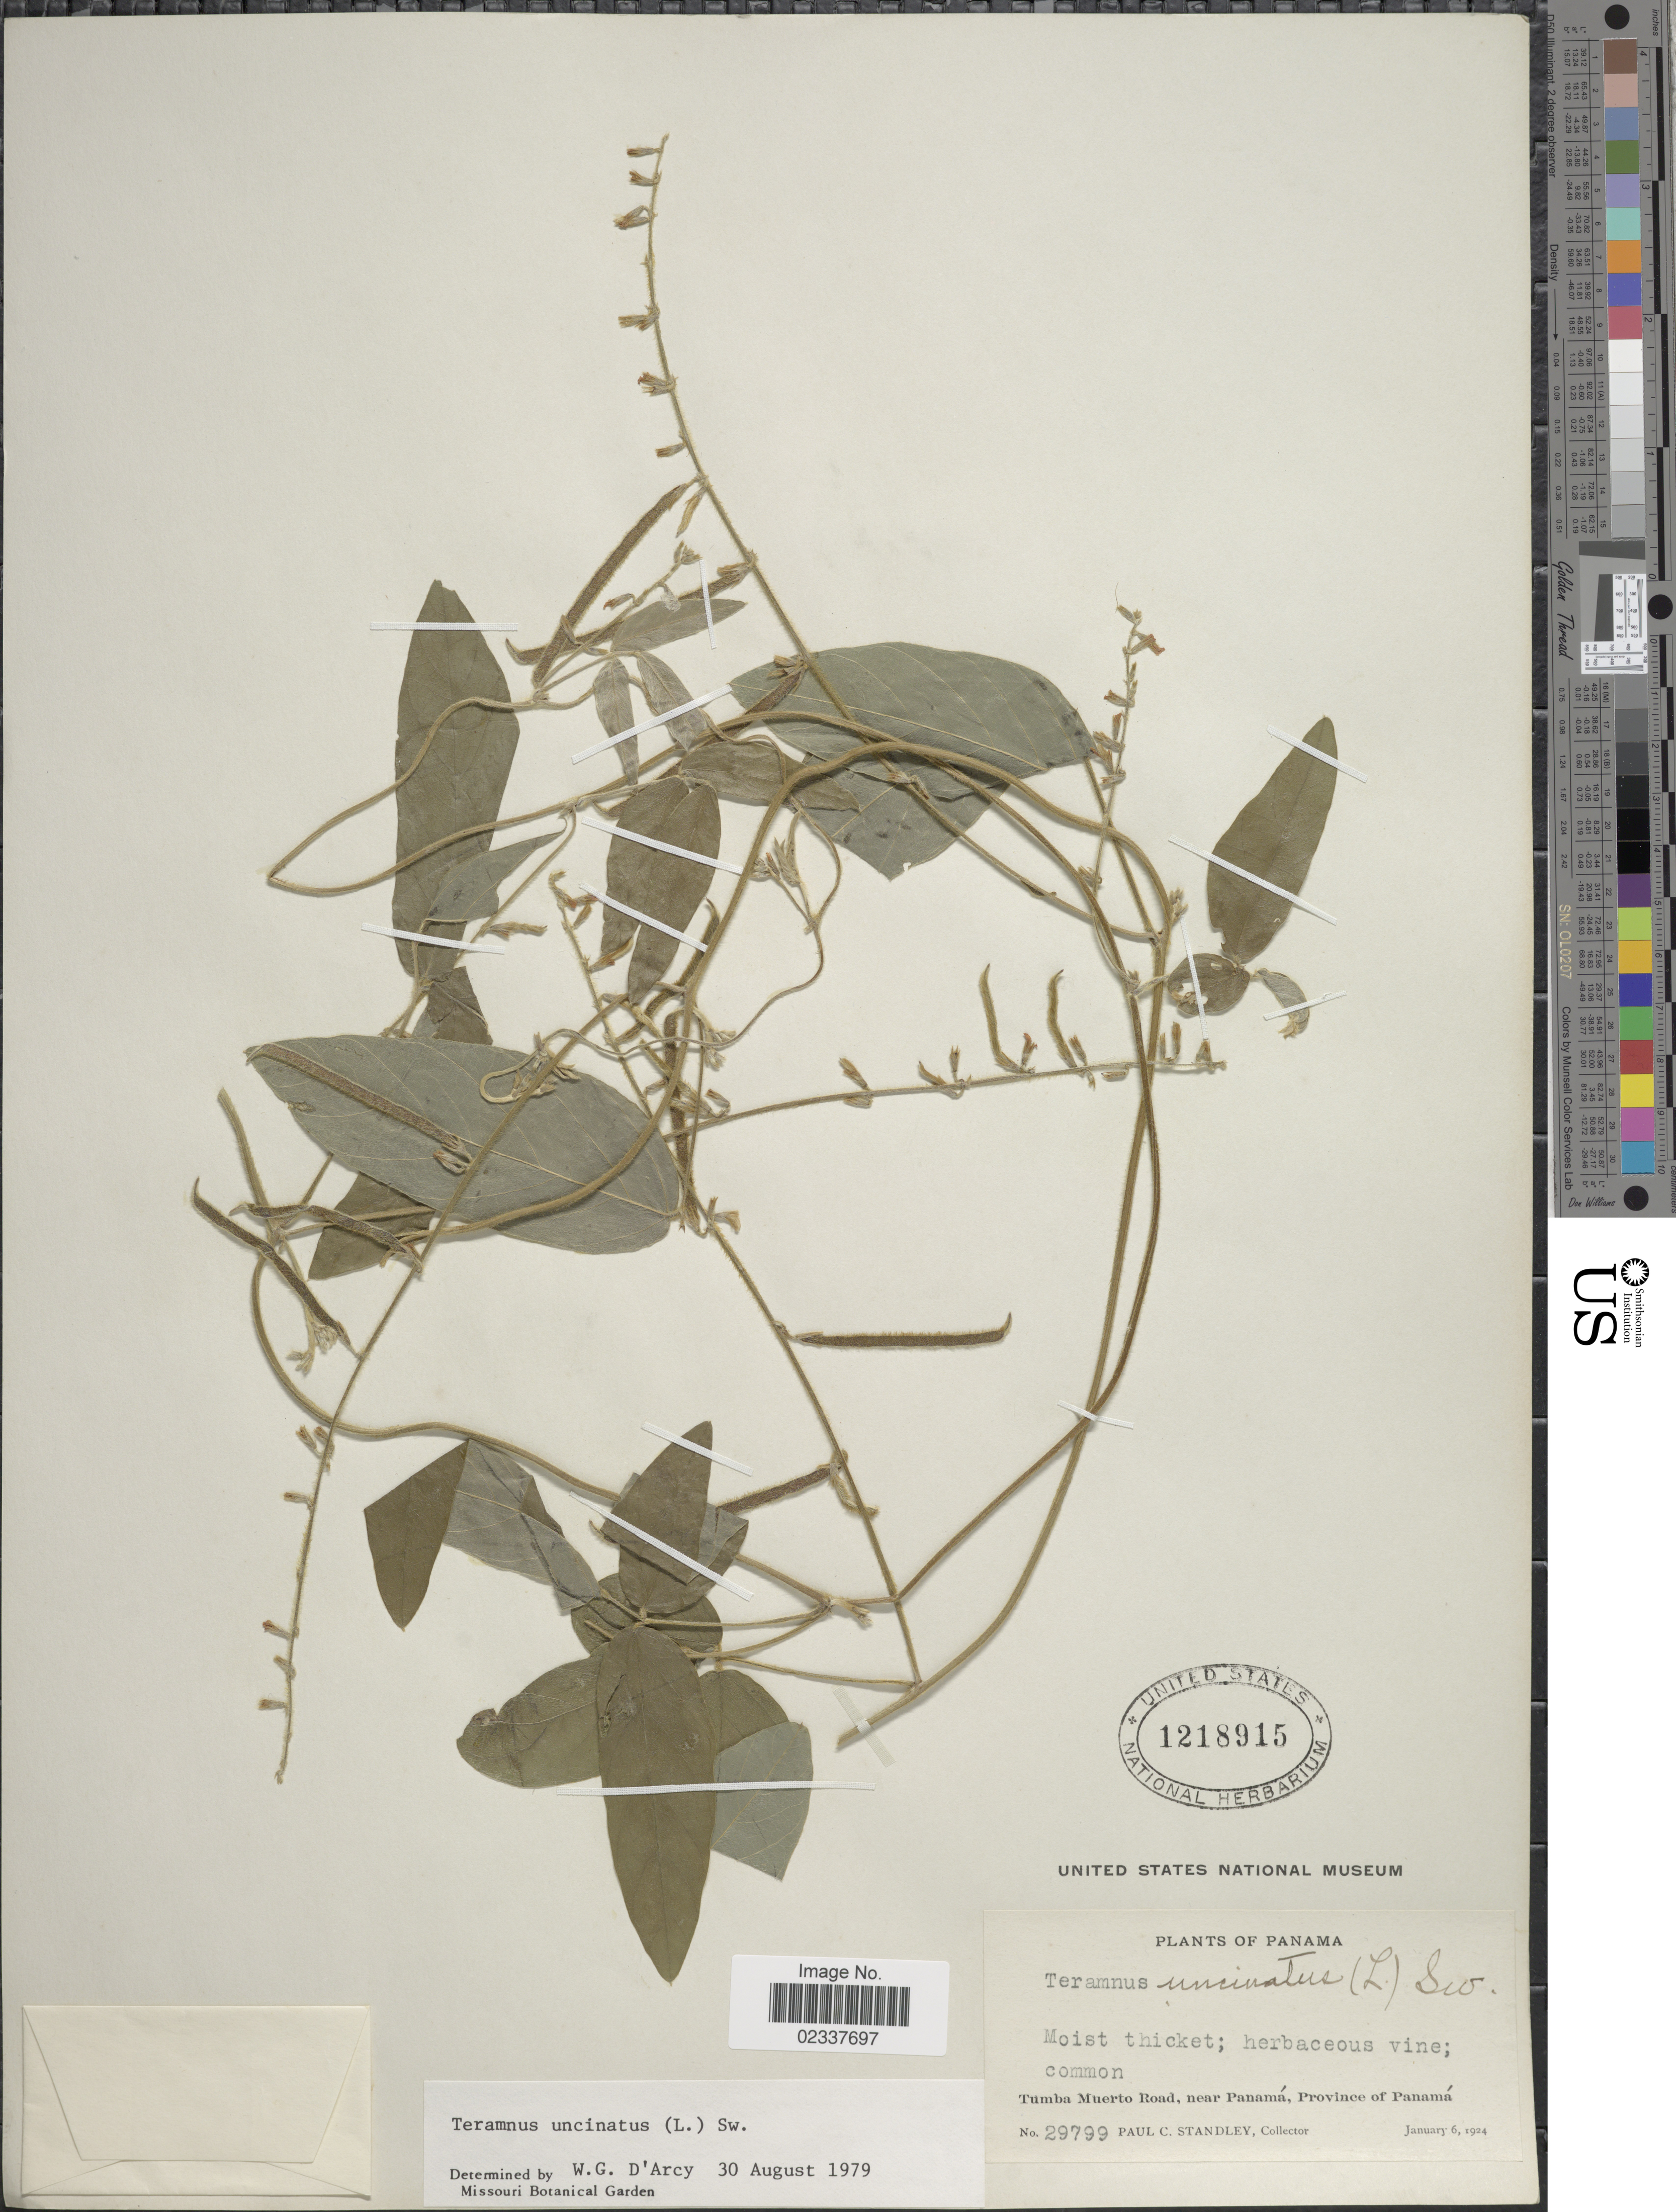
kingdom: Plantae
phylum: Tracheophyta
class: Magnoliopsida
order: Fabales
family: Fabaceae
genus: Teramnus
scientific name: Teramnus uncinatus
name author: (L.) Sw.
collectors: P. C. Standley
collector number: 29799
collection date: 1924-01-06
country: Panama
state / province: Colón / Panamá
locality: Tumba Muerto Road, near Panama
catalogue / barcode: US 1218915